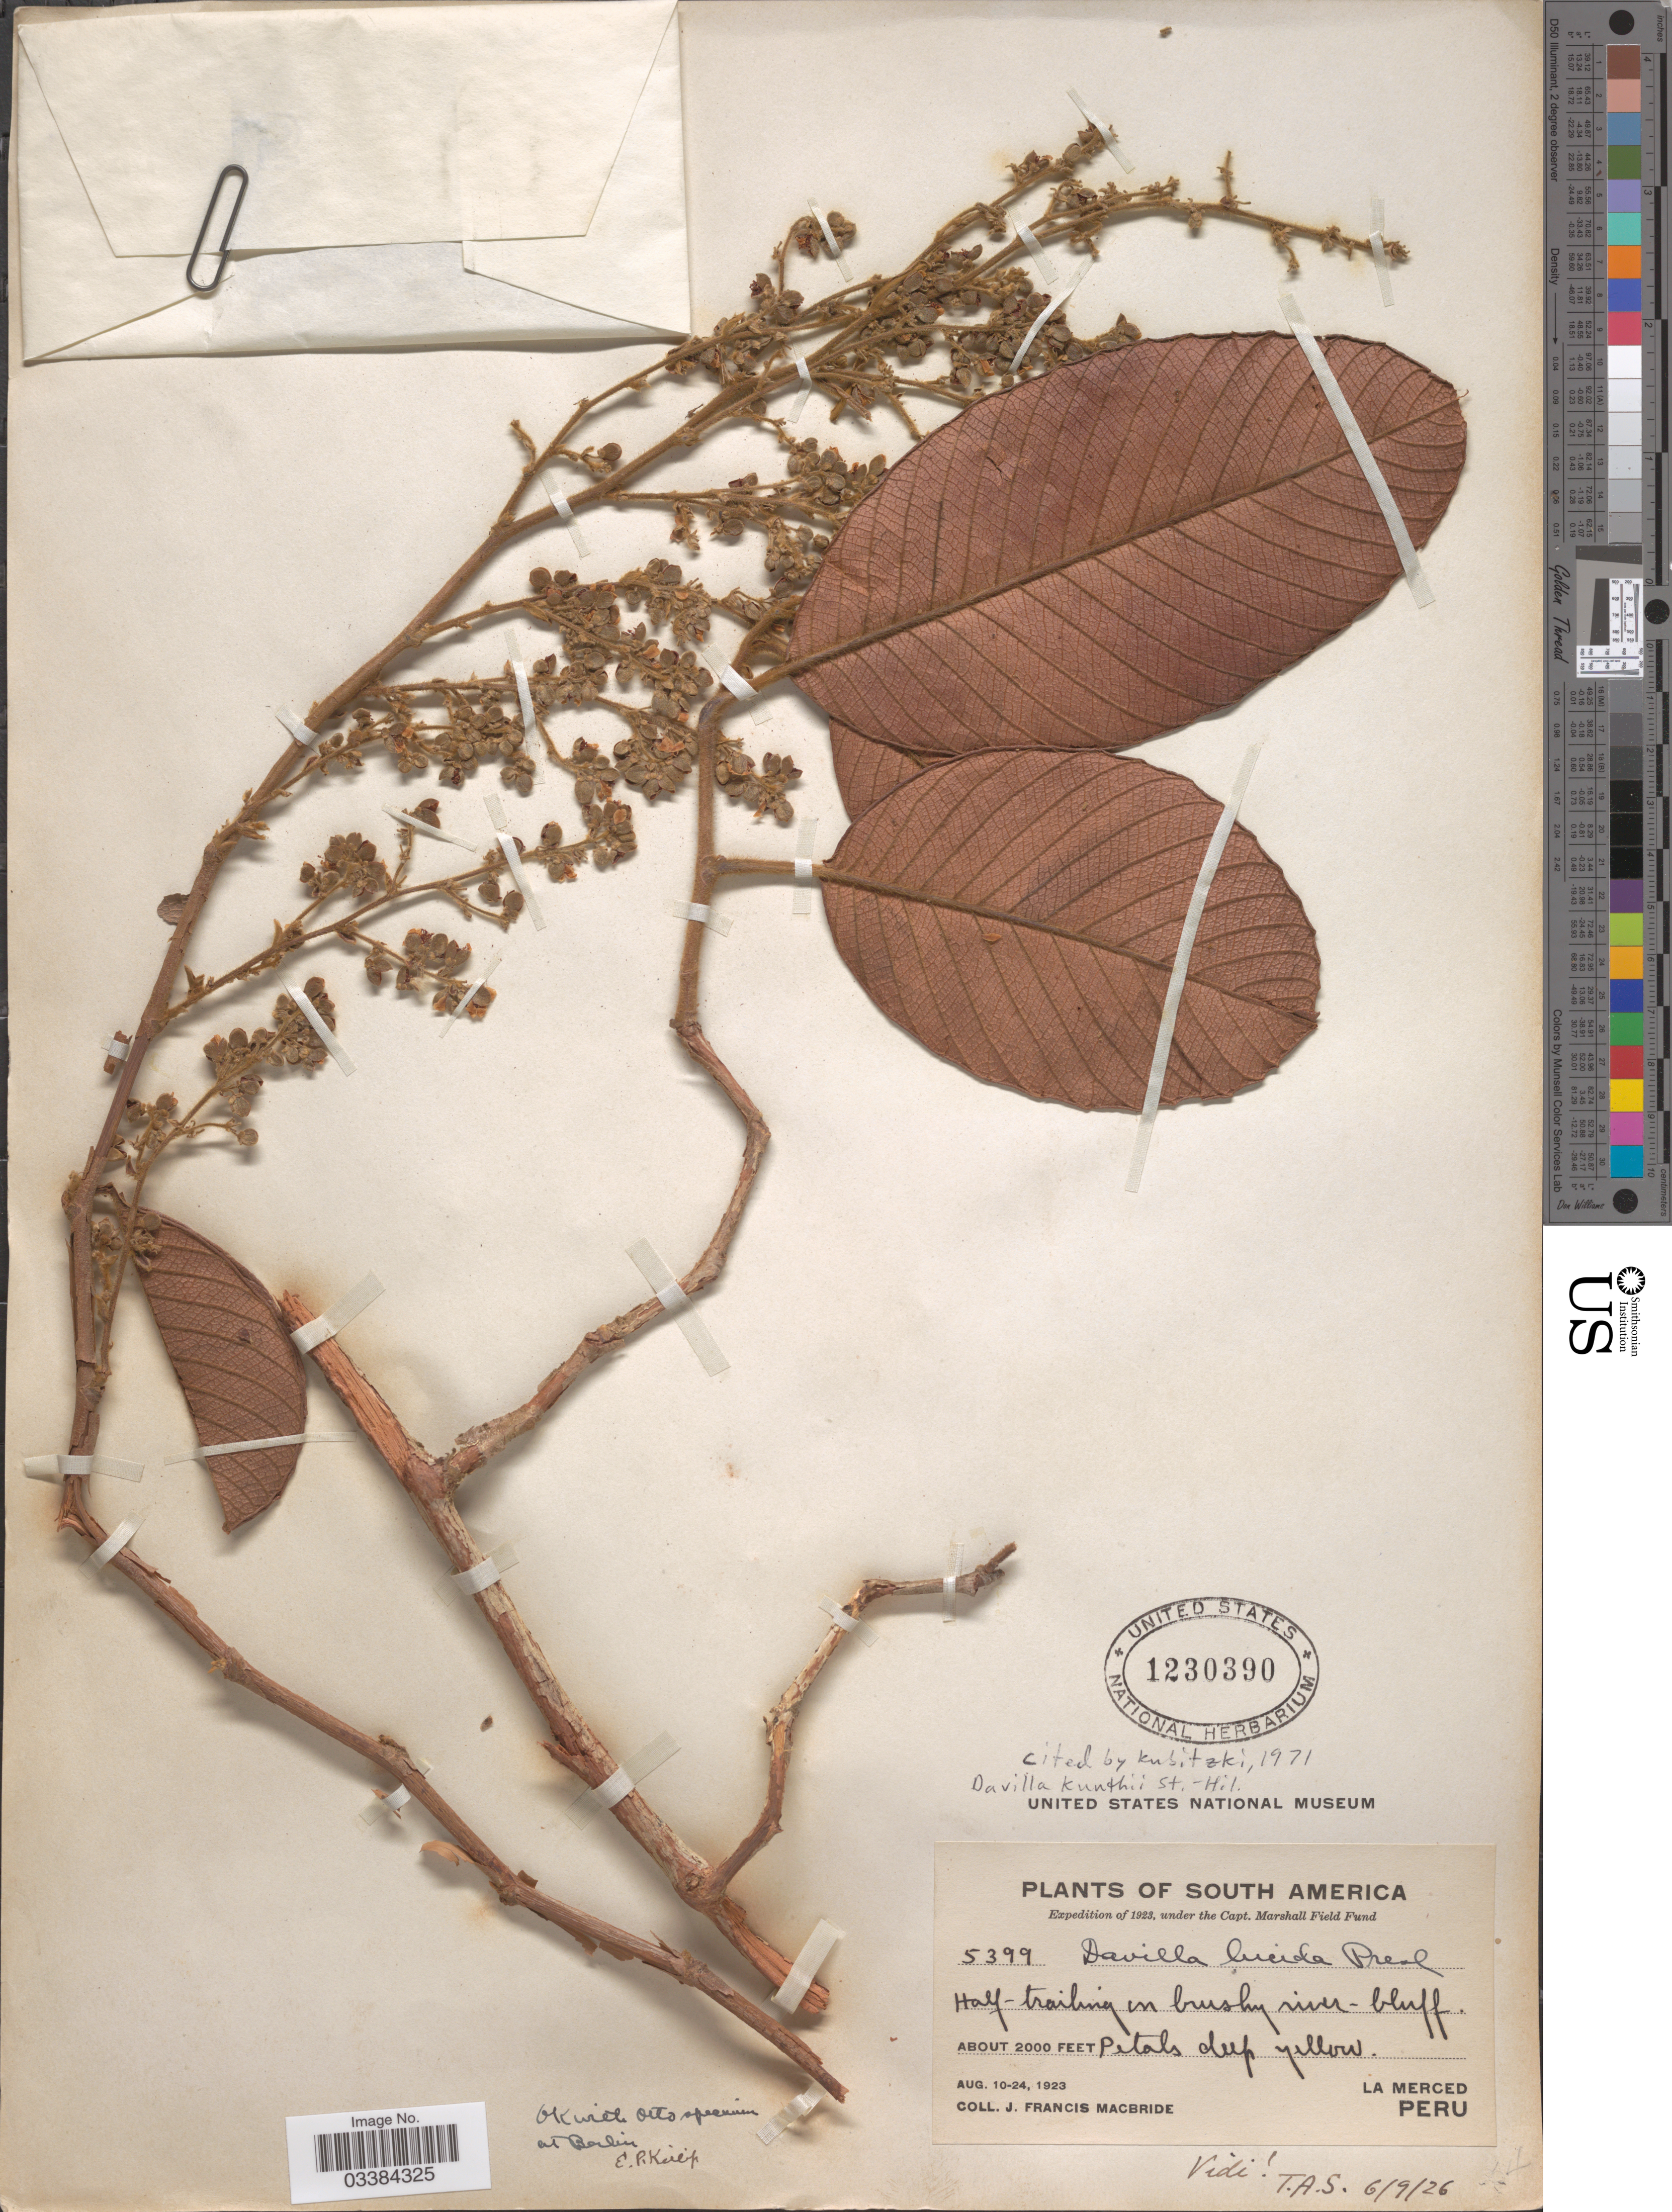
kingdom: Plantae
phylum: Tracheophyta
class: Magnoliopsida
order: Dilleniales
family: Dilleniaceae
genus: Davilla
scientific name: Davilla kunthii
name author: A. St.-Hil.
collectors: J. F. Macbride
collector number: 5399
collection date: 1923-08-10/1923-08-24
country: Peru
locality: La Merced.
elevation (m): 610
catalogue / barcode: US 1230390